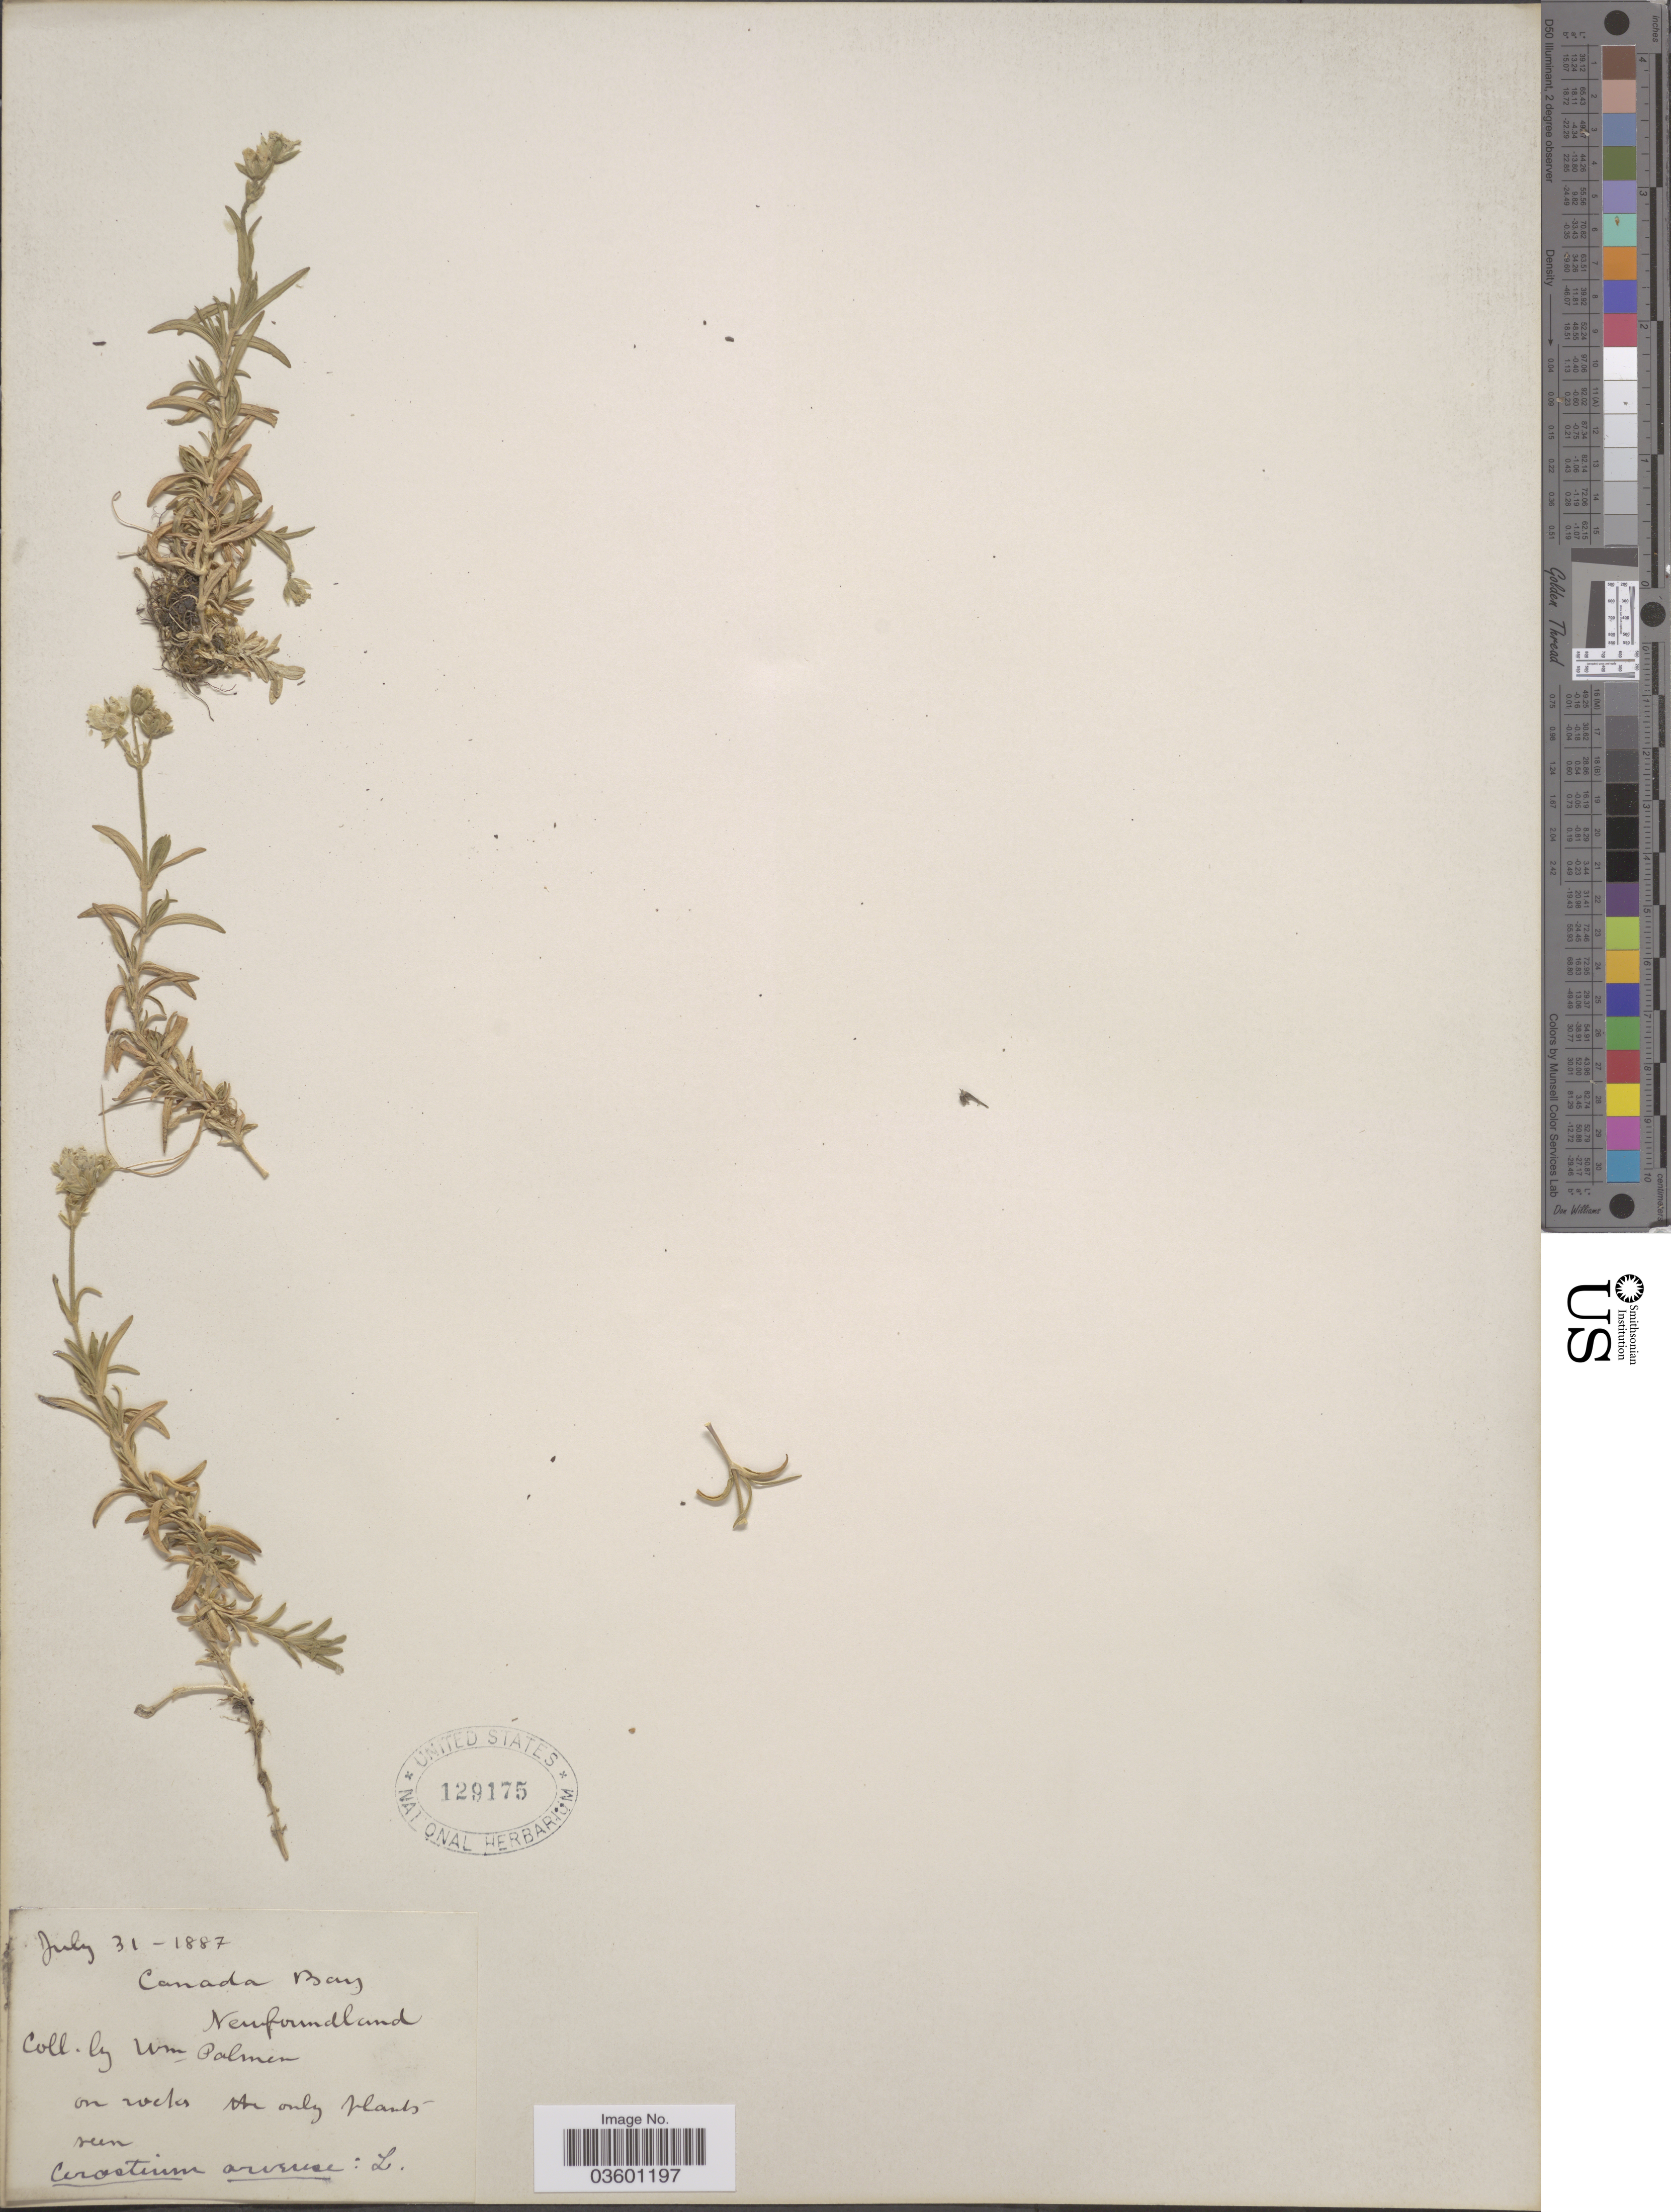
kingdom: Plantae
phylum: Tracheophyta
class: Magnoliopsida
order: Caryophyllales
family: Caryophyllaceae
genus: Cerastium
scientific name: Cerastium arvense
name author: L.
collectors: W. Palmer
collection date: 1887-07-31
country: Canada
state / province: Newfoundland and Labrador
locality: Canada Bay.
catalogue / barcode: US 129175